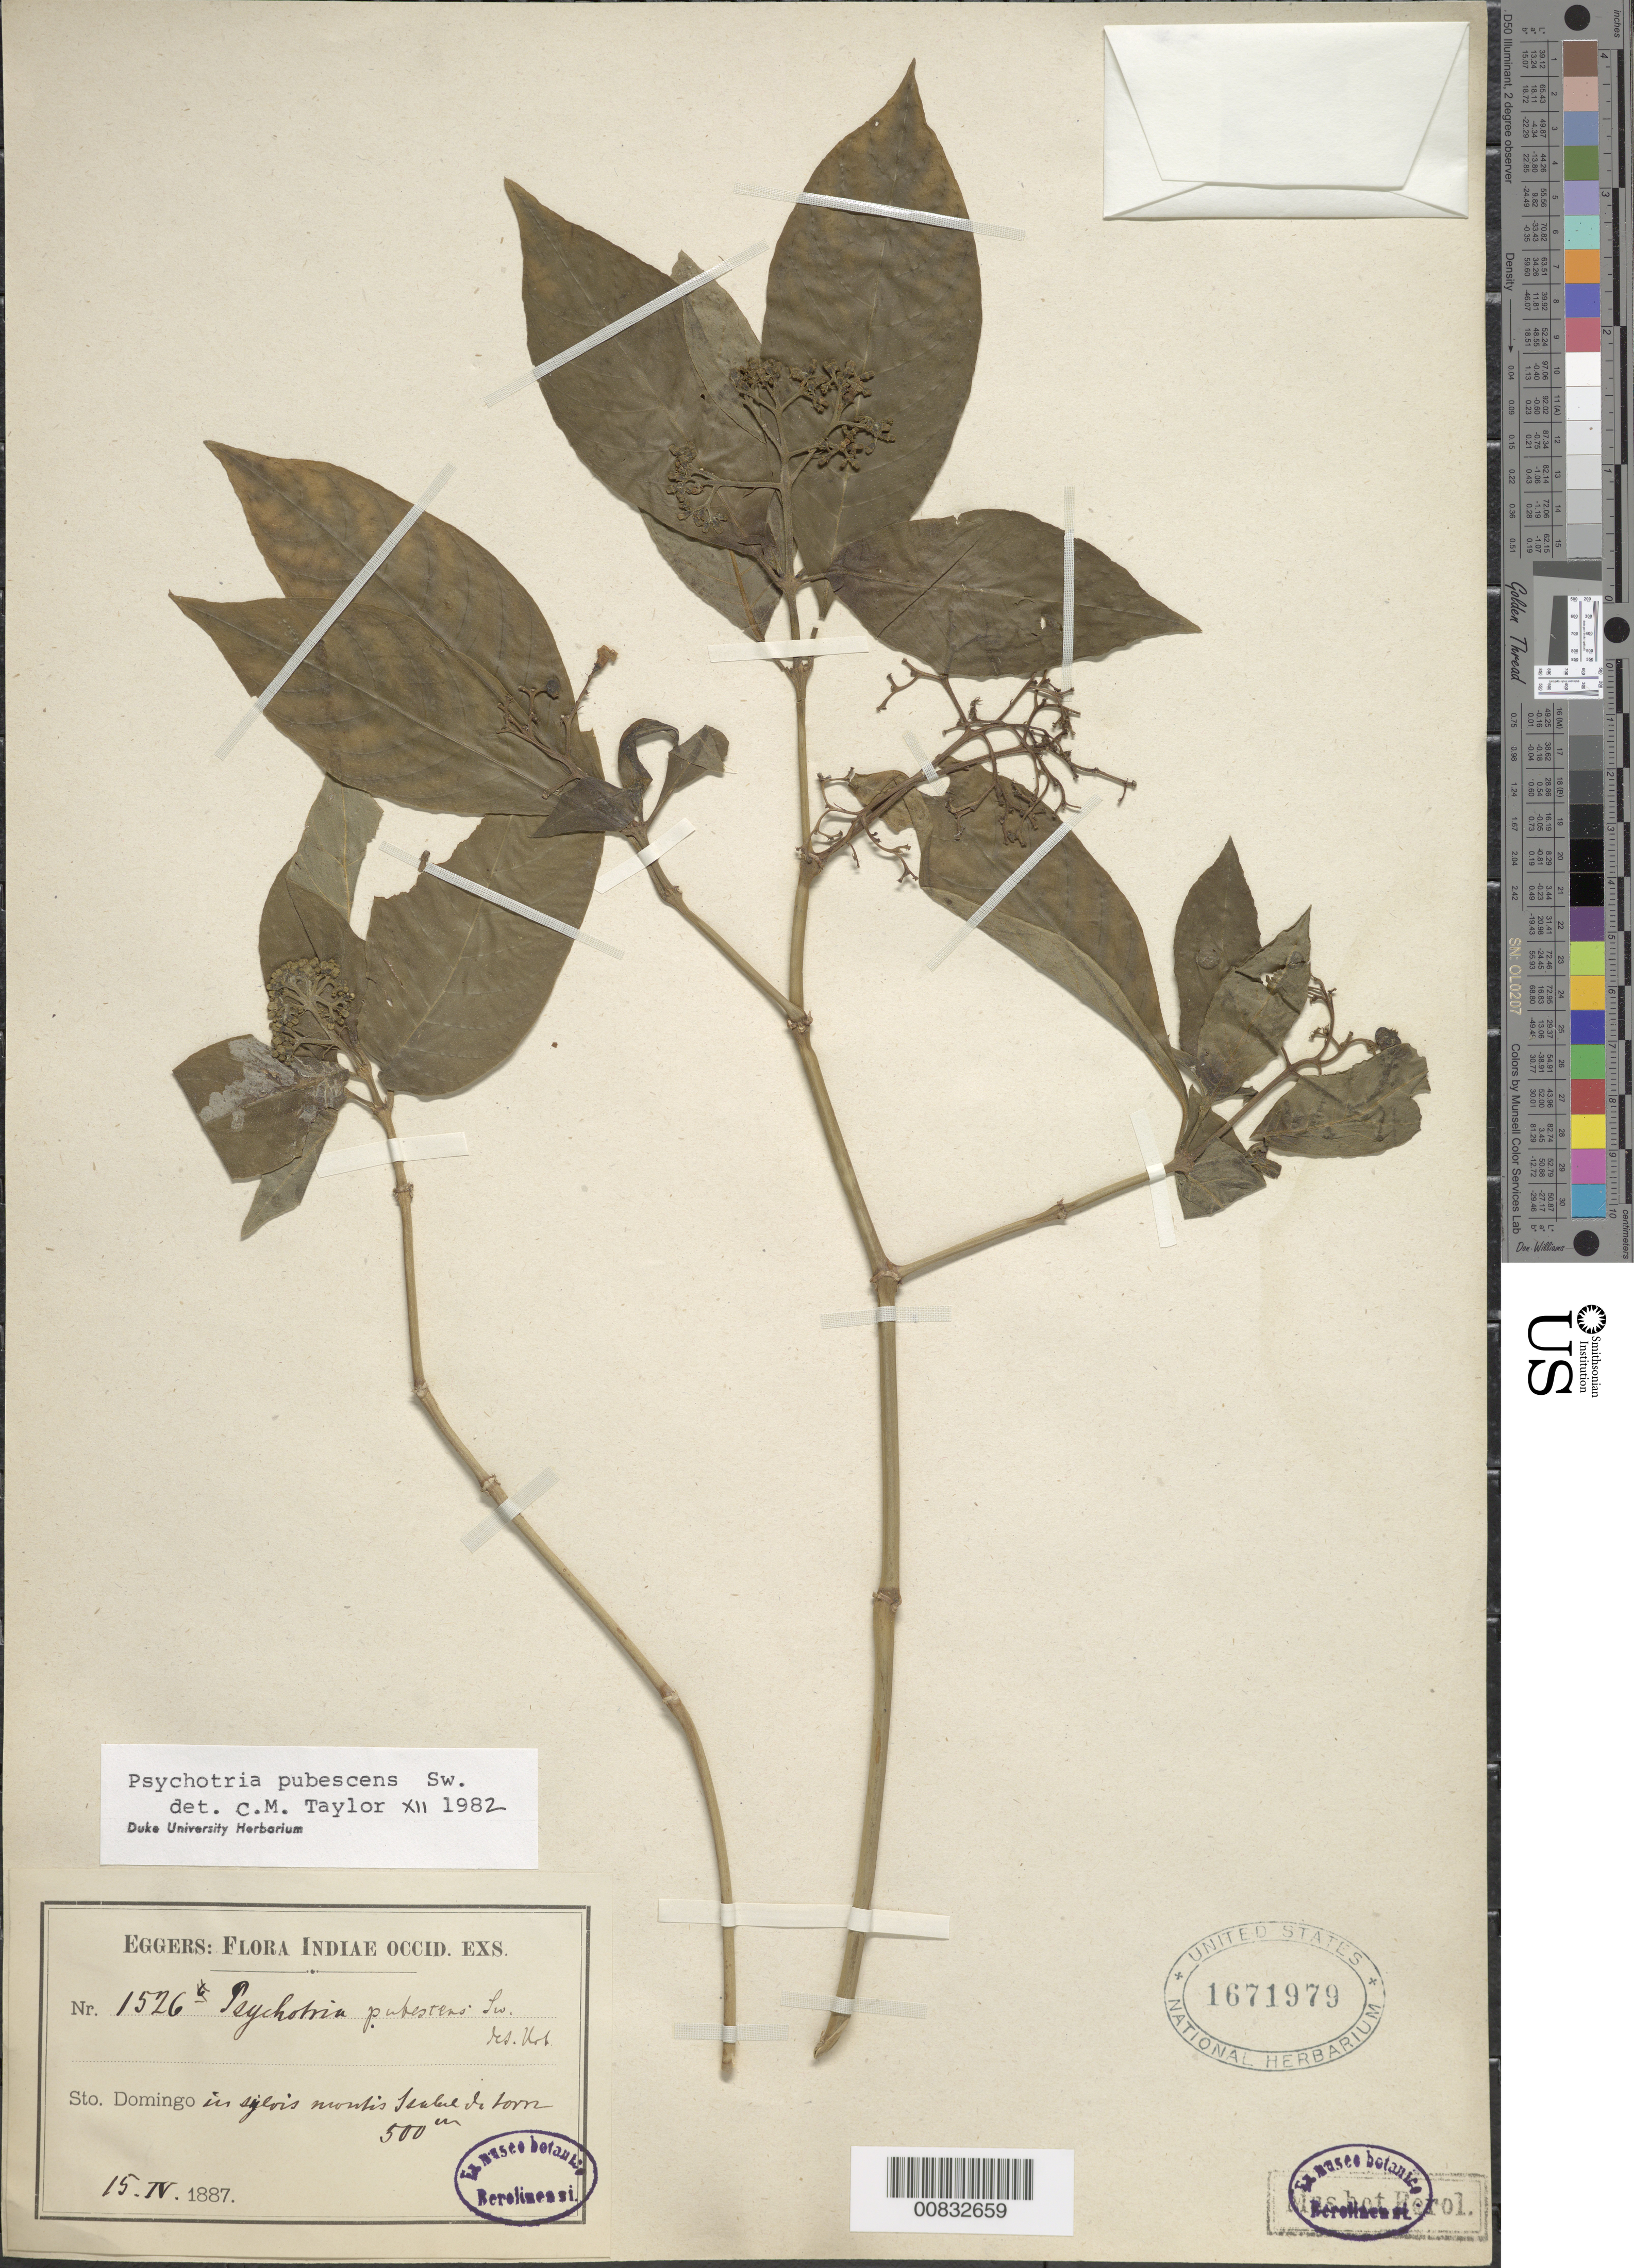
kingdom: Plantae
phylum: Tracheophyta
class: Magnoliopsida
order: Gentianales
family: Rubiaceae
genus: Psychotria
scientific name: Psychotria pubescens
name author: Sw.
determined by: Taylor, Charlotte M.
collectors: H. F. A. von Eggers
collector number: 1526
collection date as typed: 15 Apr 1887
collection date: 1887-04-15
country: Dominican Republic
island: Hispaniola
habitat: Sylvis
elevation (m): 500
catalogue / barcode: US 1671979